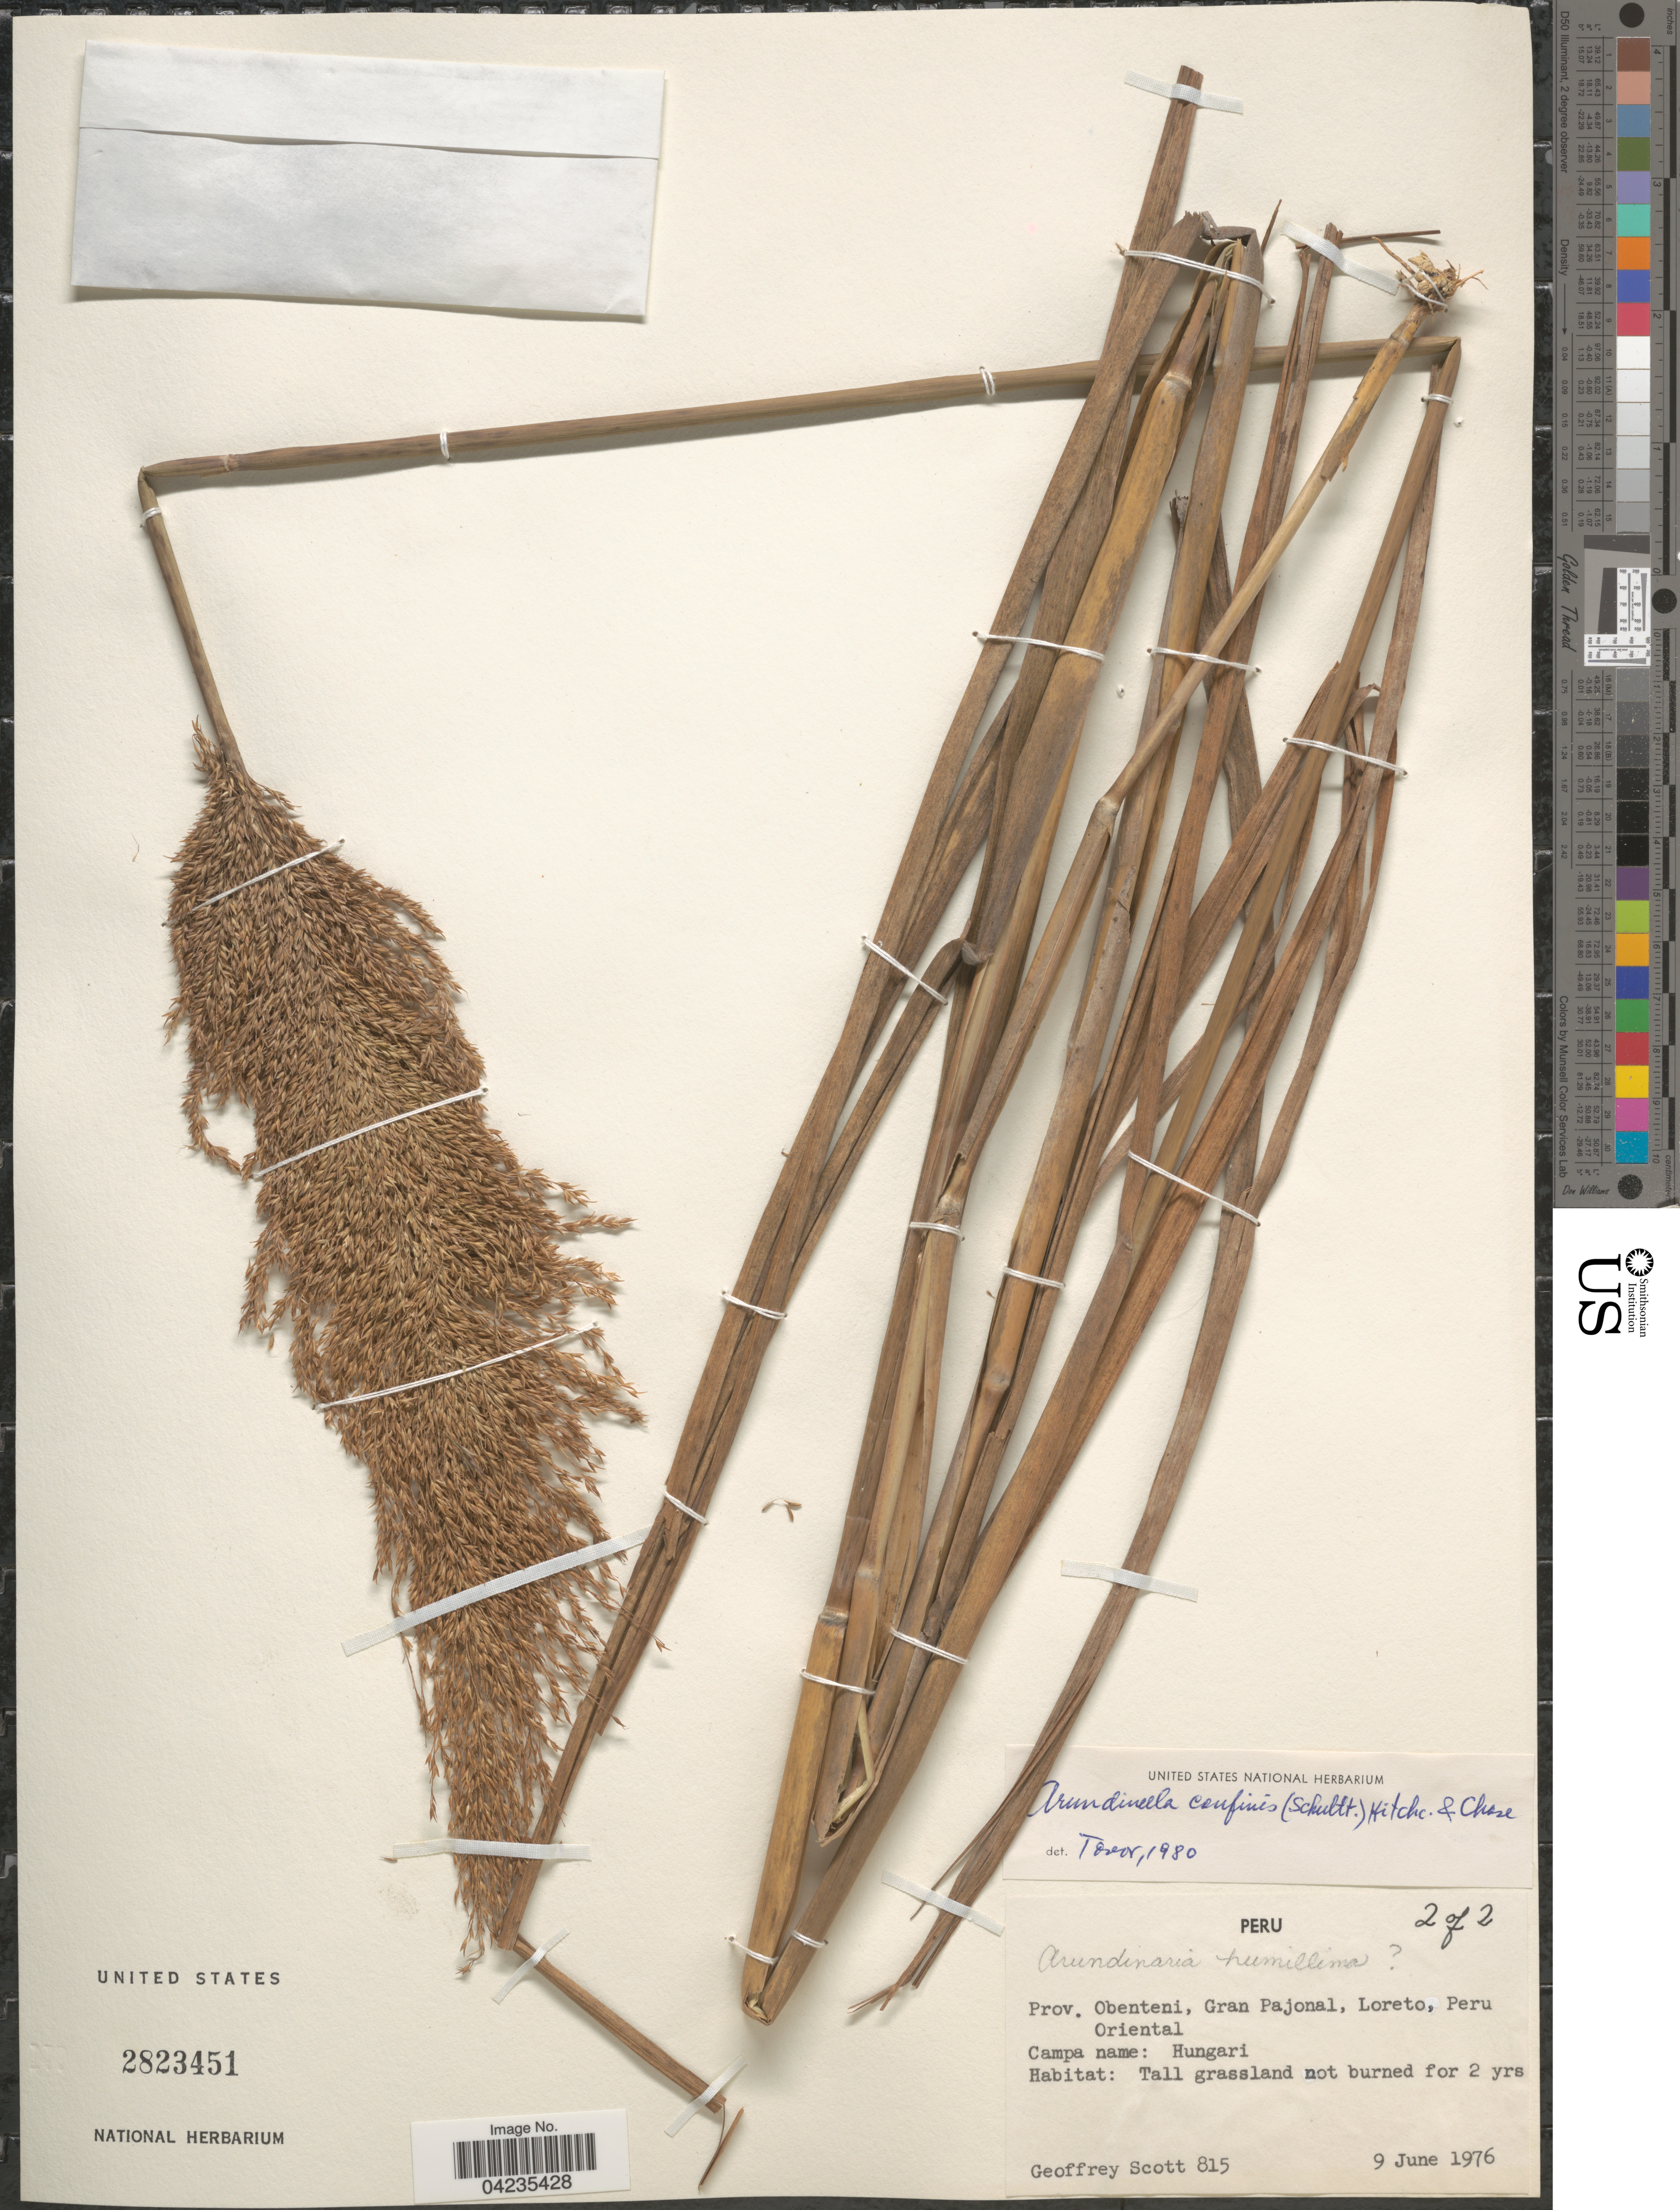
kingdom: Plantae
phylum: Tracheophyta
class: Liliopsida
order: Poales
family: Poaceae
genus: Arundinella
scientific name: Arundinella hispida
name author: (Humb. & Bonpl. ex Willd.) Kuntze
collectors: G. Scott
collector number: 815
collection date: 1976-06-09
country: Peru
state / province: Loreto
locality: Prov. Obenteni, Gran Pajonal, Peru Oriental.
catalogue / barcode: US 2823451